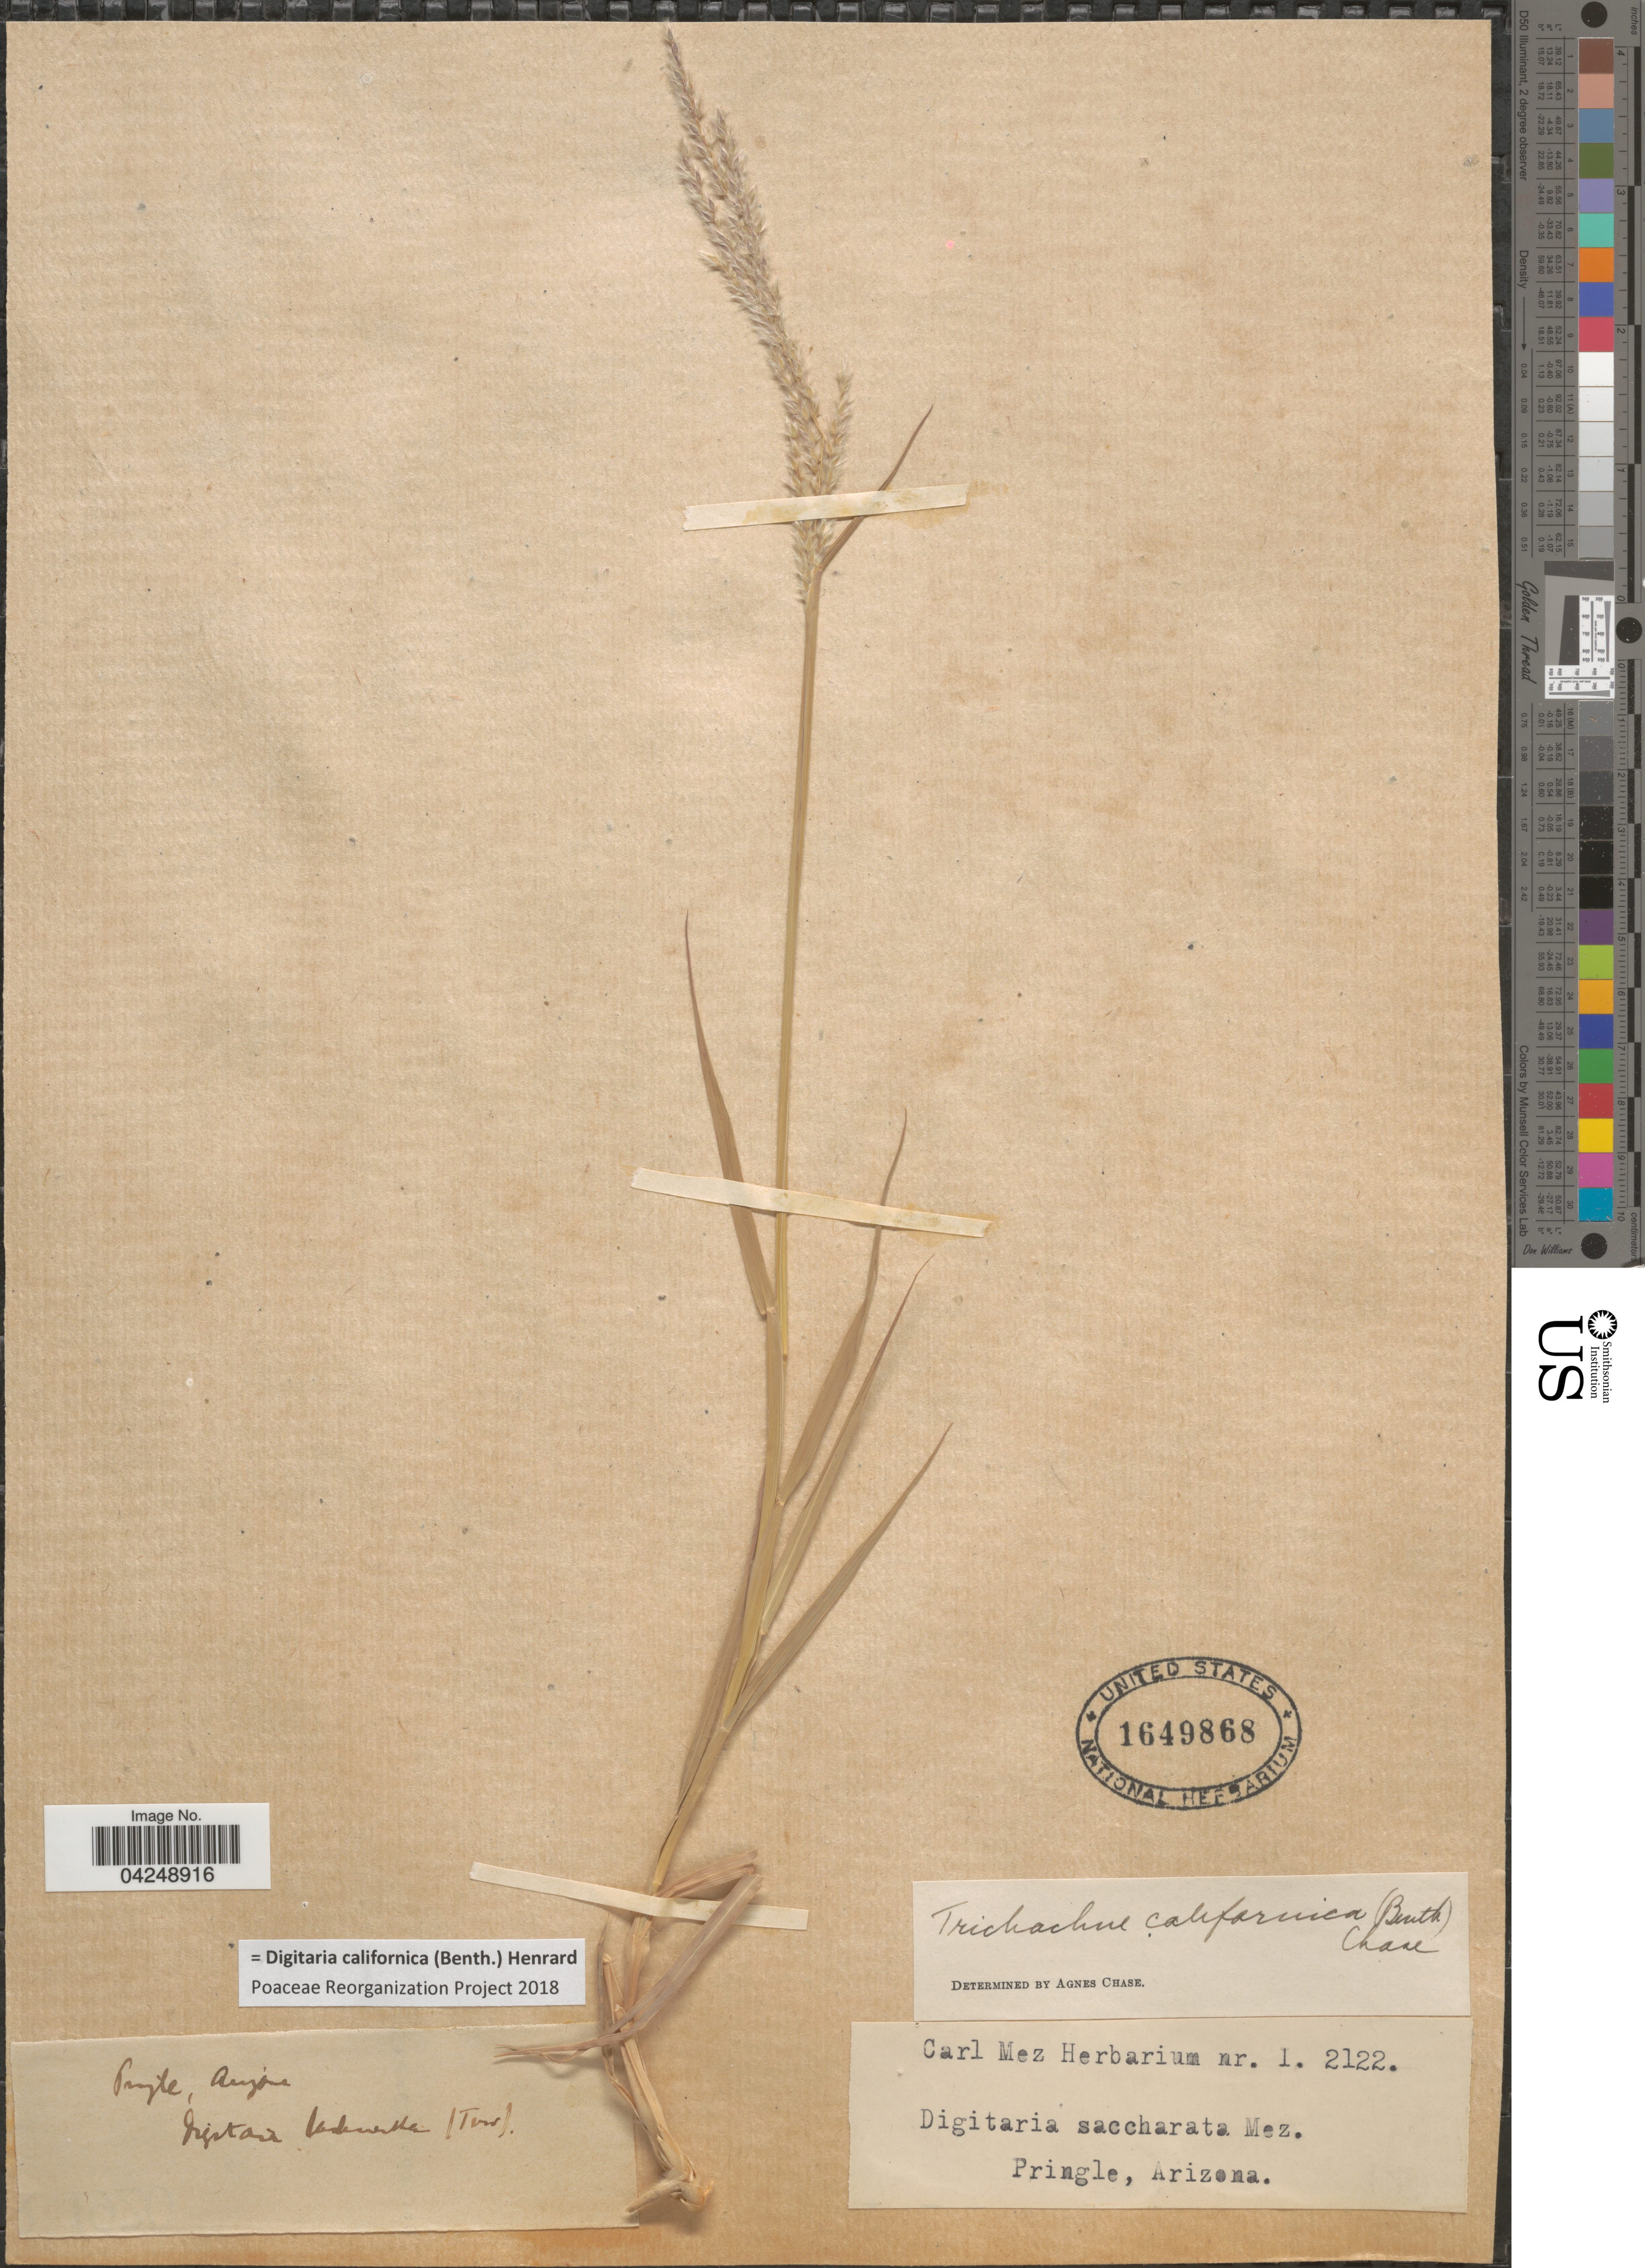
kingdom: Plantae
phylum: Tracheophyta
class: Liliopsida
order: Poales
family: Poaceae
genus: Digitaria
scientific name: Digitaria californica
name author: (Benth.) Henr.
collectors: -- Pringle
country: United States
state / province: Arizona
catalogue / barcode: US 1649868